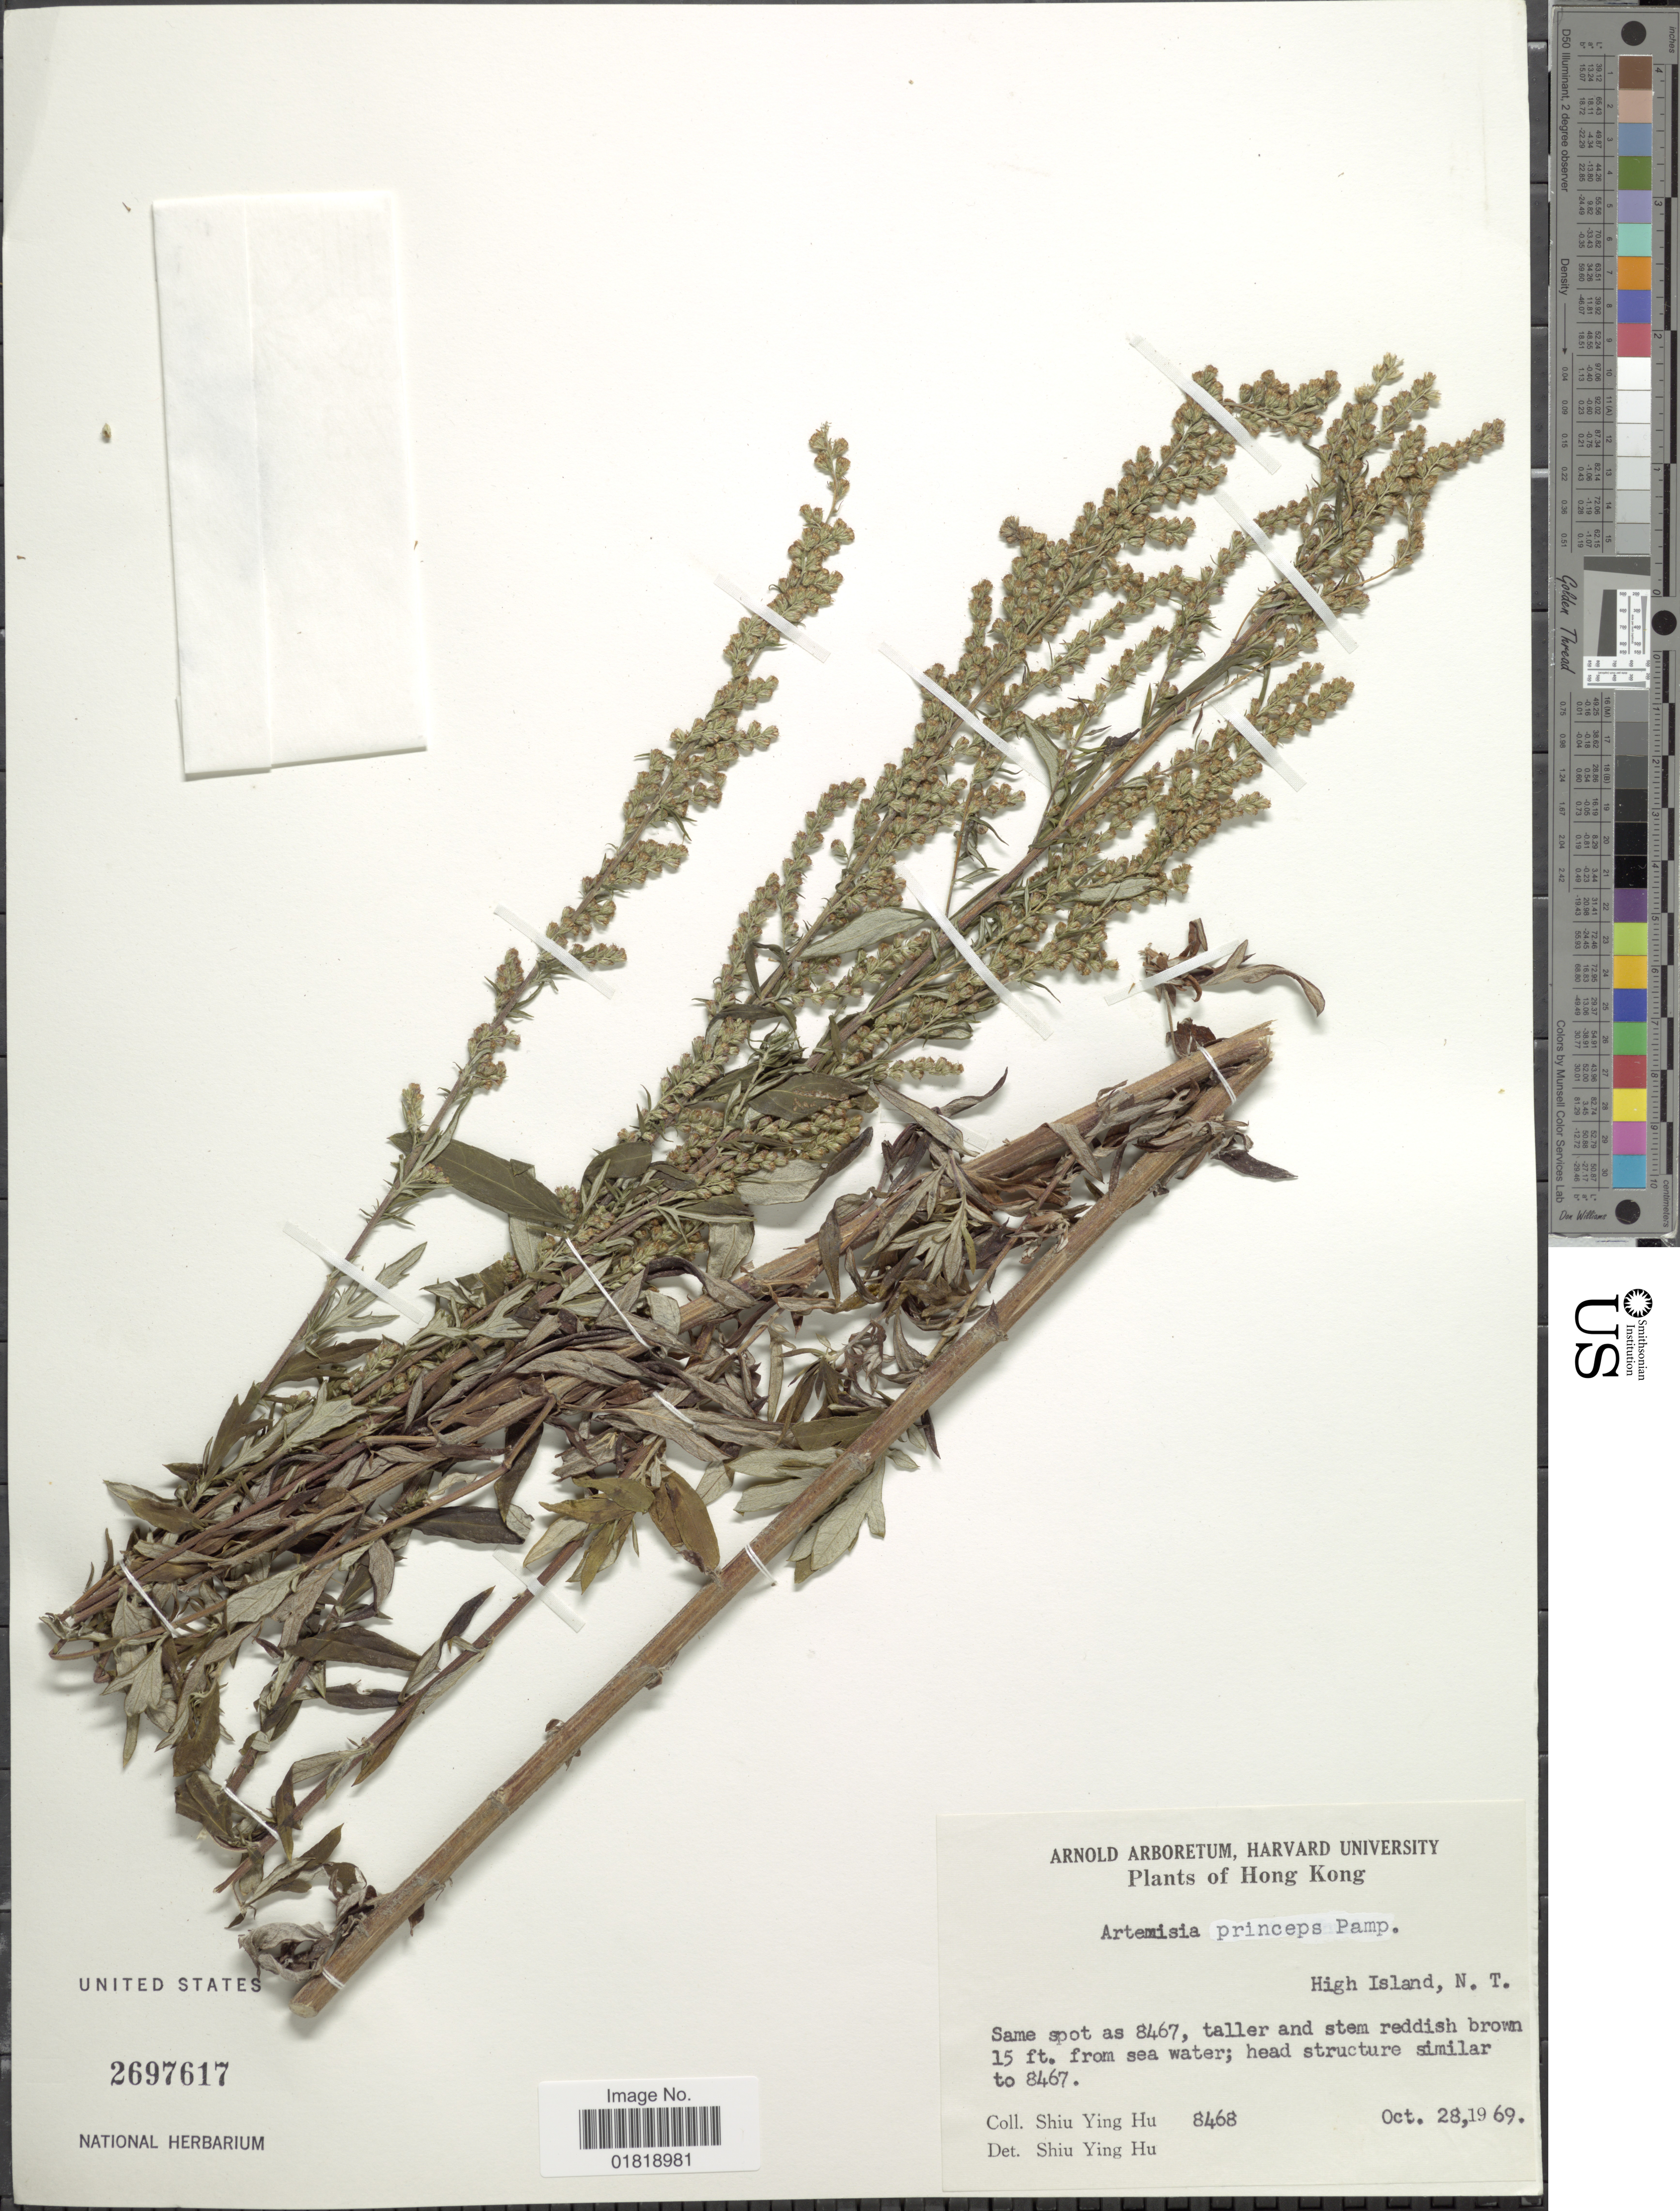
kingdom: Plantae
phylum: Tracheophyta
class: Magnoliopsida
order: Asterales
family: Asteraceae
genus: Artemisia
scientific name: Artemisia princeps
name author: Pamp.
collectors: S. Y. Hu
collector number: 8468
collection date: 1969-10-28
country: China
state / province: Hong Kong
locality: Same spot as 8467, 15 ft. from sea water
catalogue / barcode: US 2697617